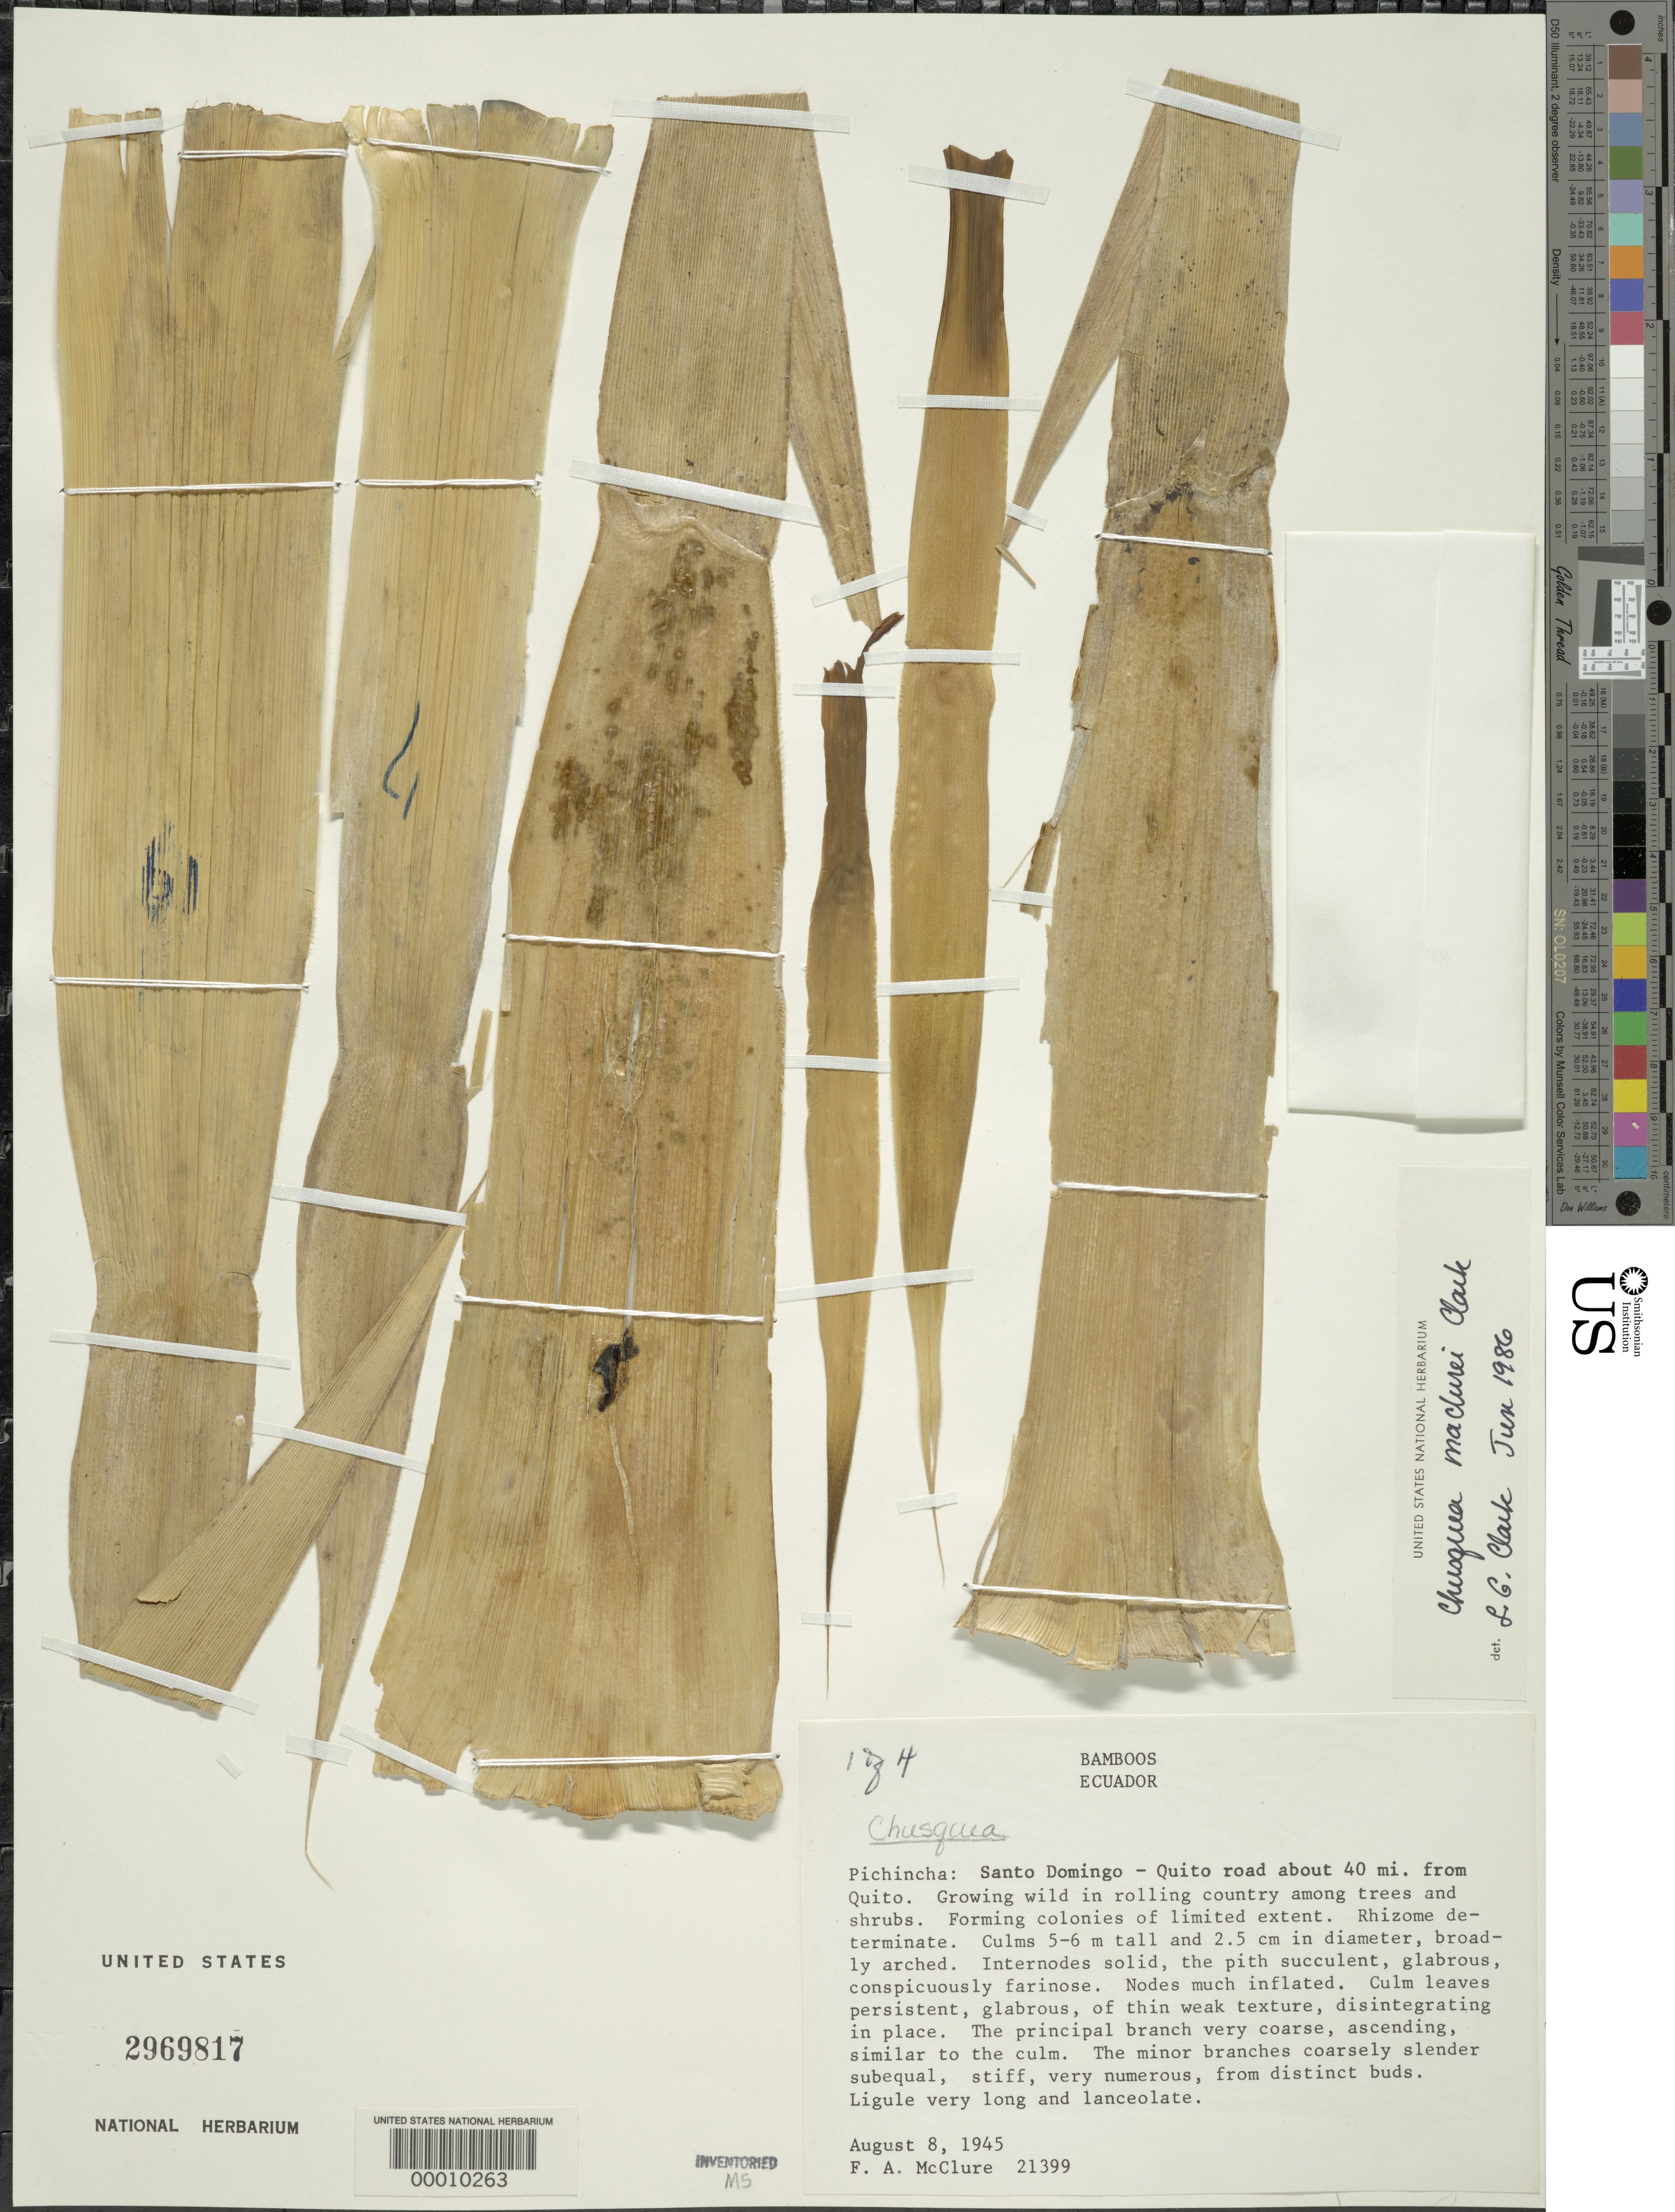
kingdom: Plantae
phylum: Tracheophyta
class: Liliopsida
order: Poales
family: Poaceae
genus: Chusquea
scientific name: Chusquea maclurei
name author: L.G. Clark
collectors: F. A. McClure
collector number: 21399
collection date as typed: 08 Aug 1945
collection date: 1945-08-08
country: Ecuador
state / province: Pichincha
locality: Santo Domingo, quito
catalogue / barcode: US 2969817